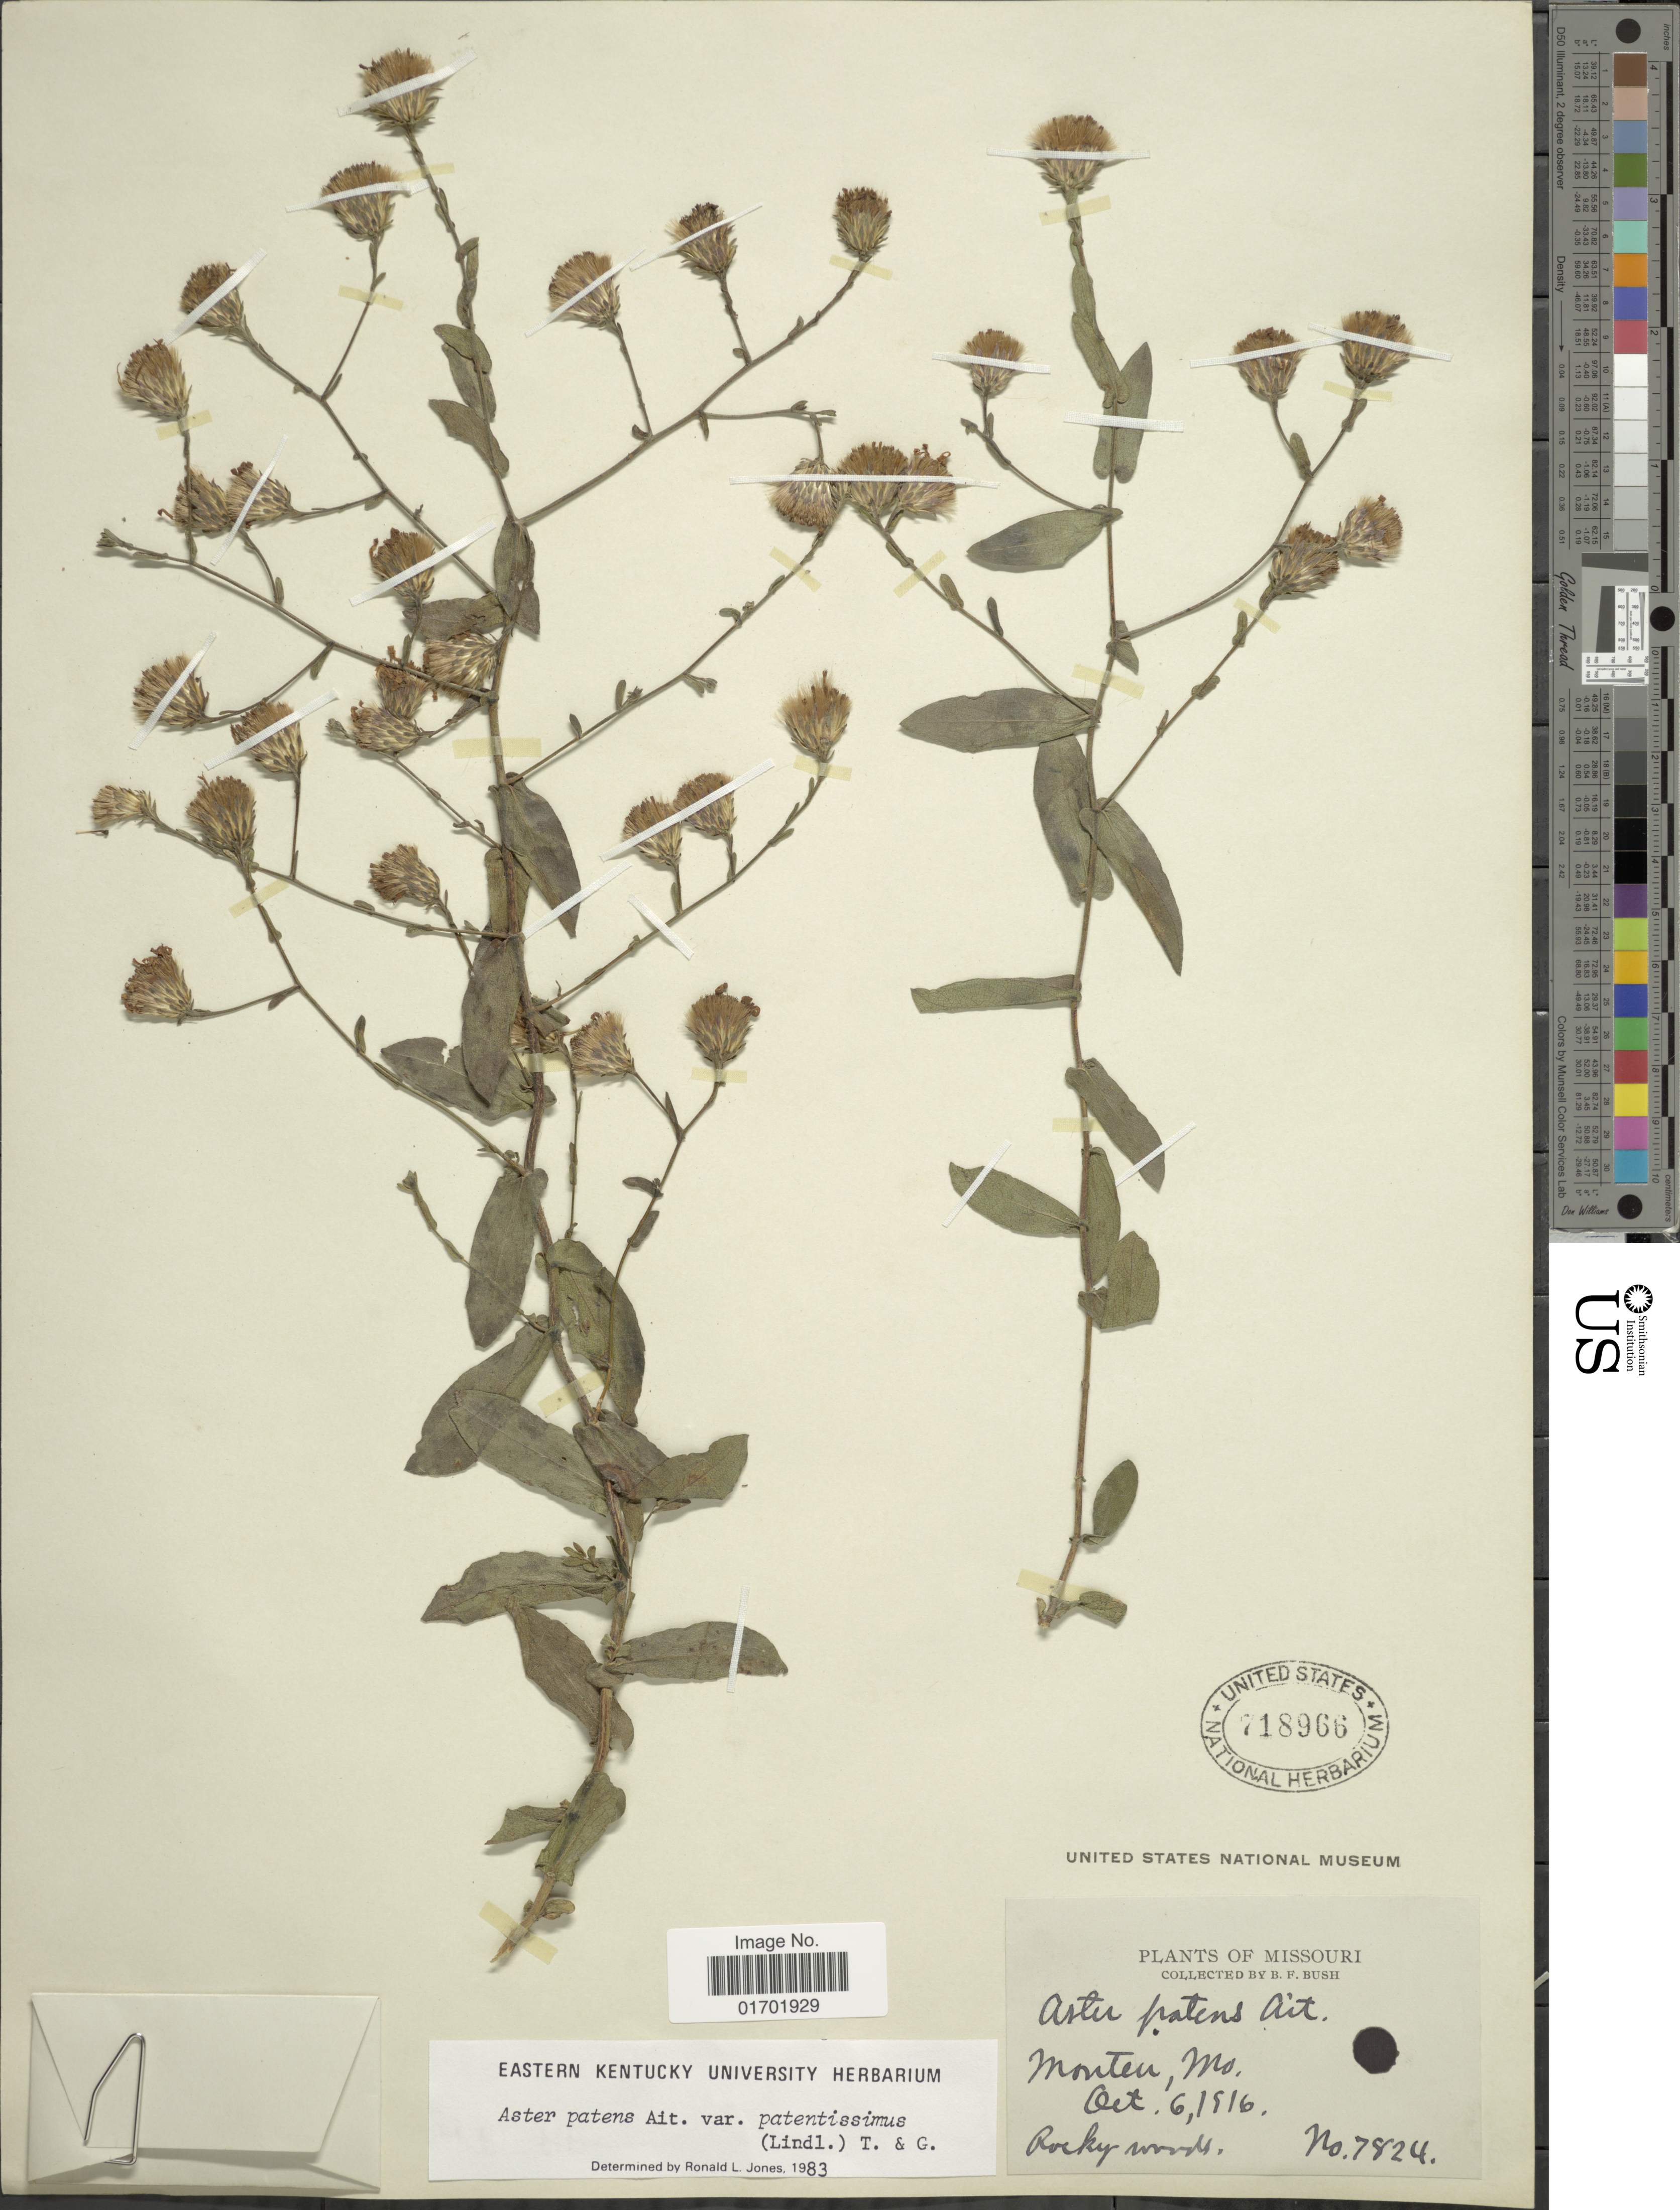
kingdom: Plantae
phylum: Tracheophyta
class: Magnoliopsida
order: Asterales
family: Asteraceae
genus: Symphyotrichum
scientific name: Symphyotrichum patens var. patentissimum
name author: (Lindl.) G.L. Nesom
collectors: B. F. Bush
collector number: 7824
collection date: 1816-10-06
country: United States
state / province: Missouri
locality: Monten.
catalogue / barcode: US 718966